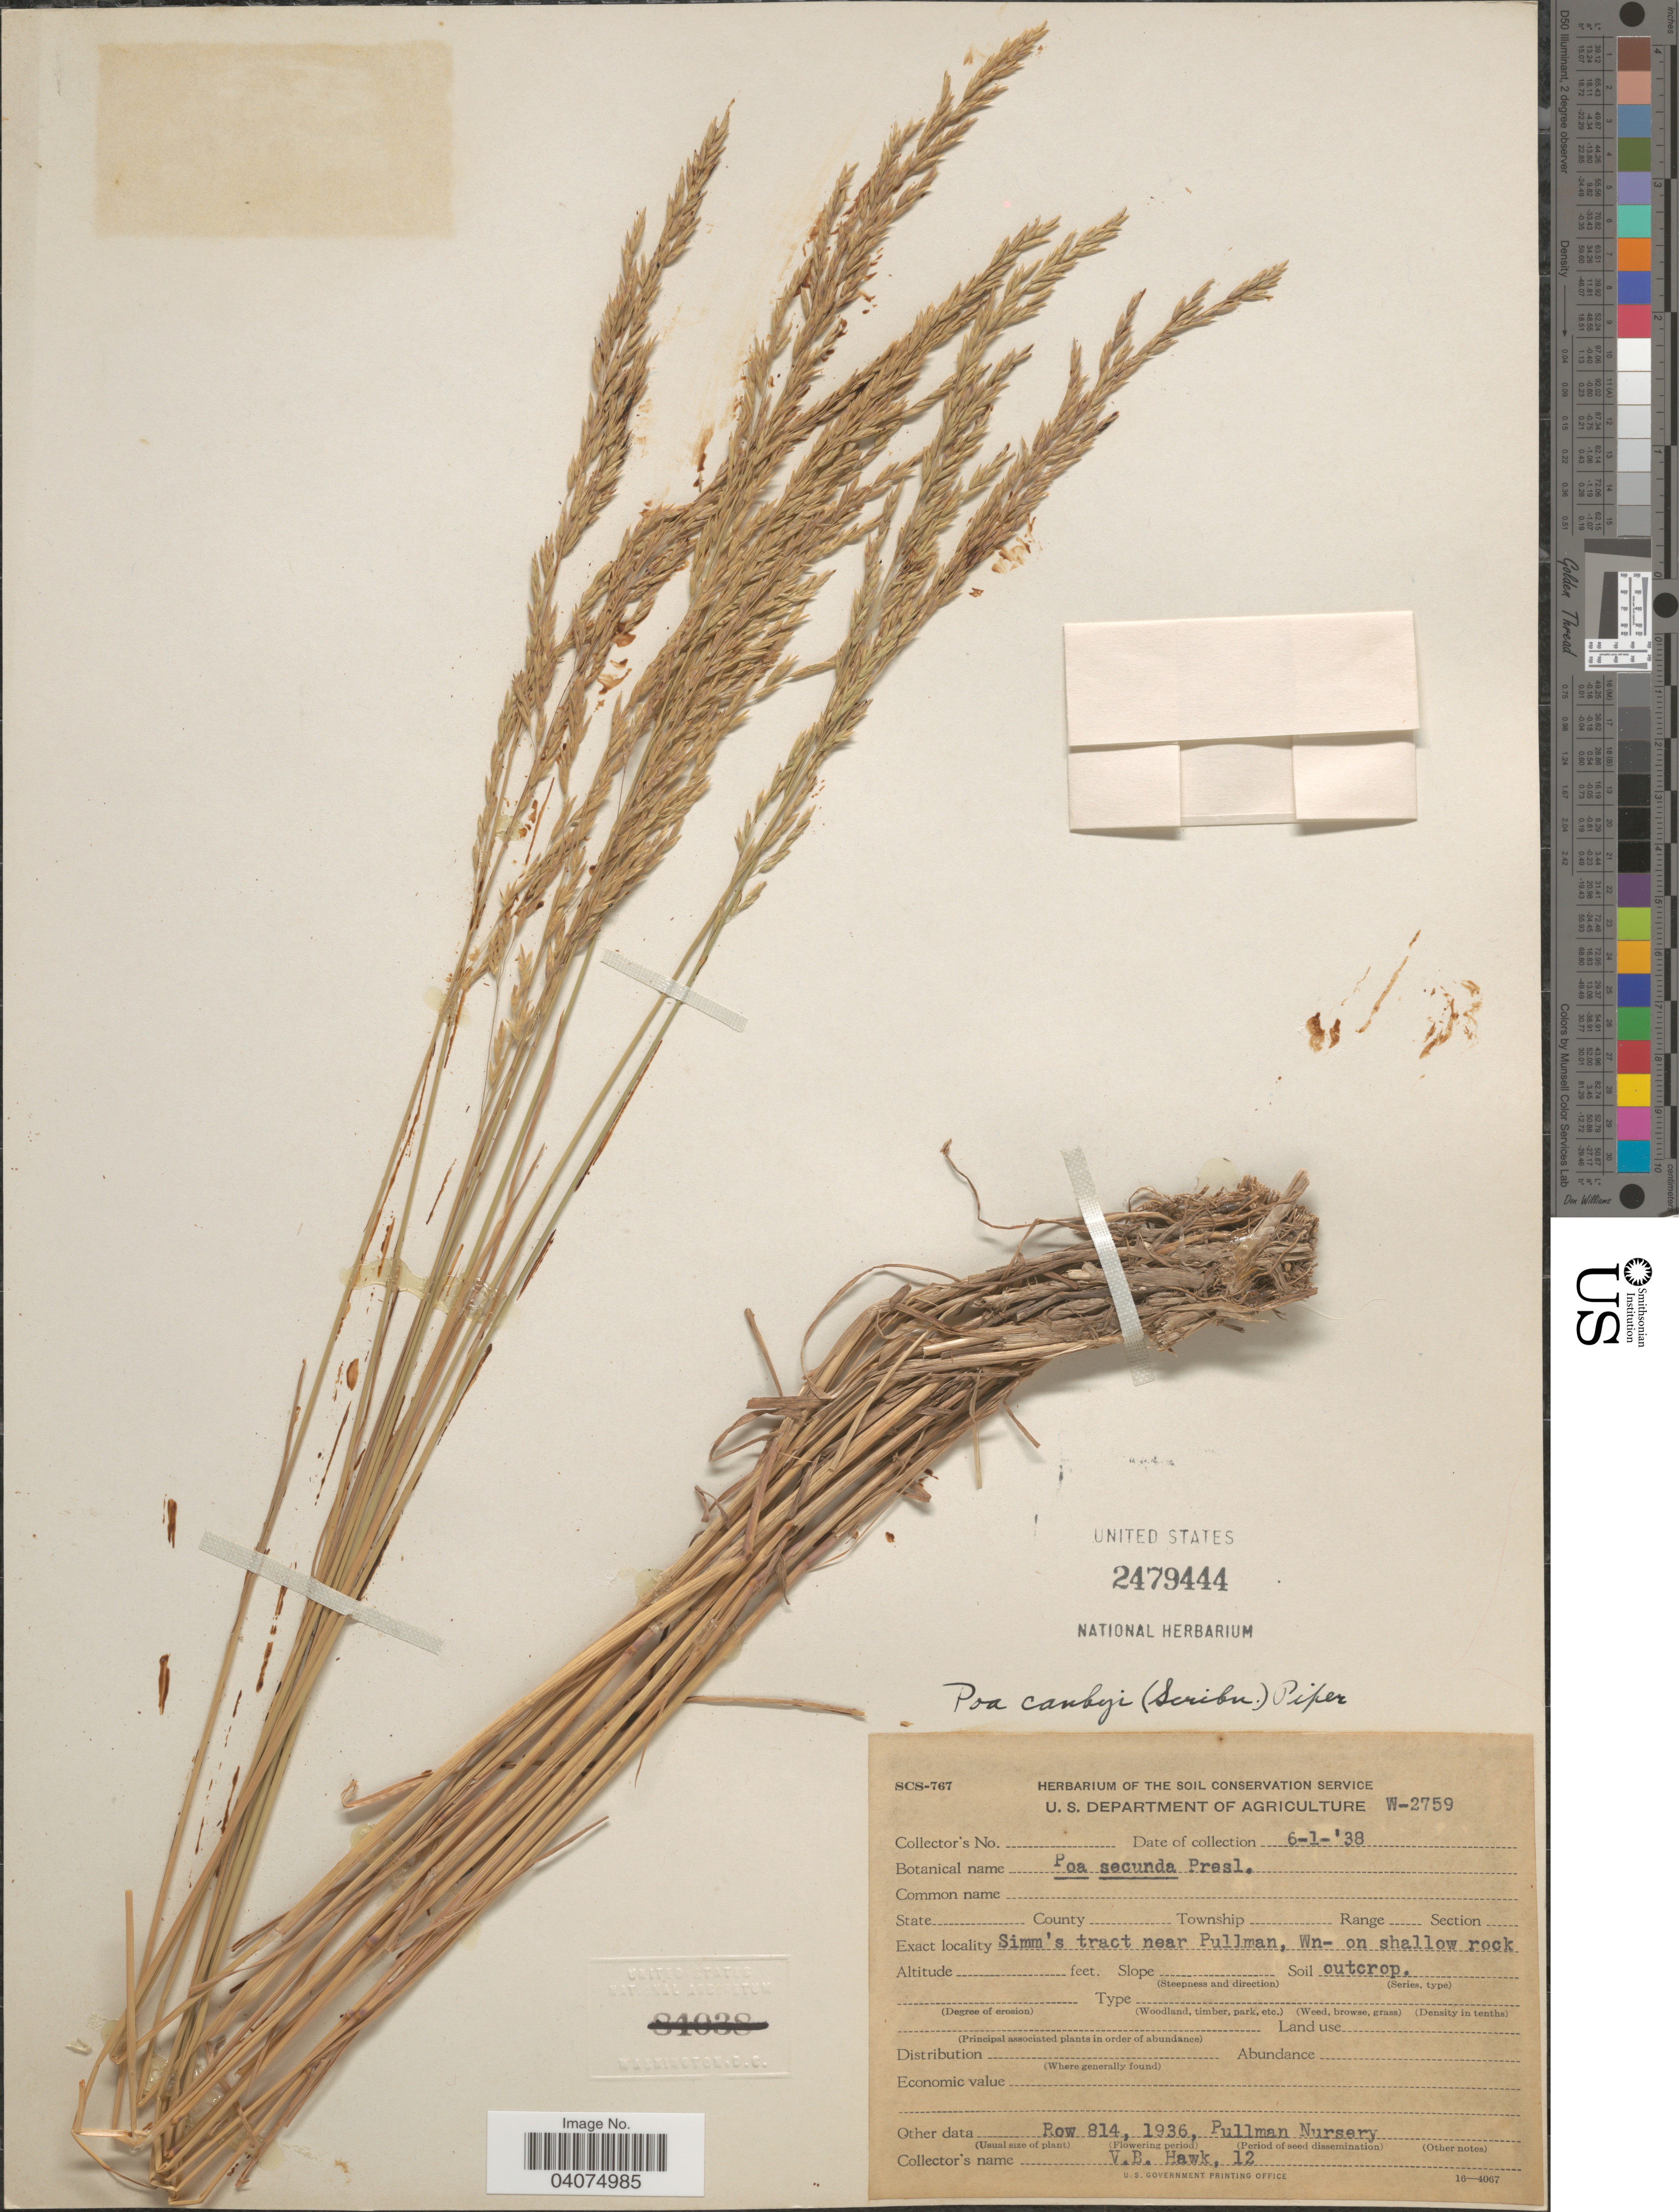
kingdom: Plantae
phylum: Tracheophyta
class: Liliopsida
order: Poales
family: Poaceae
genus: Poa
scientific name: Poa secunda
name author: J. Presl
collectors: V. Hawk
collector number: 12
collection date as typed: Transcribed d/m/y: 1/6/38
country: United States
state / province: Washington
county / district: Whitman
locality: Row 814, 1936, Pullman Nursery.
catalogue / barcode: US 2479444